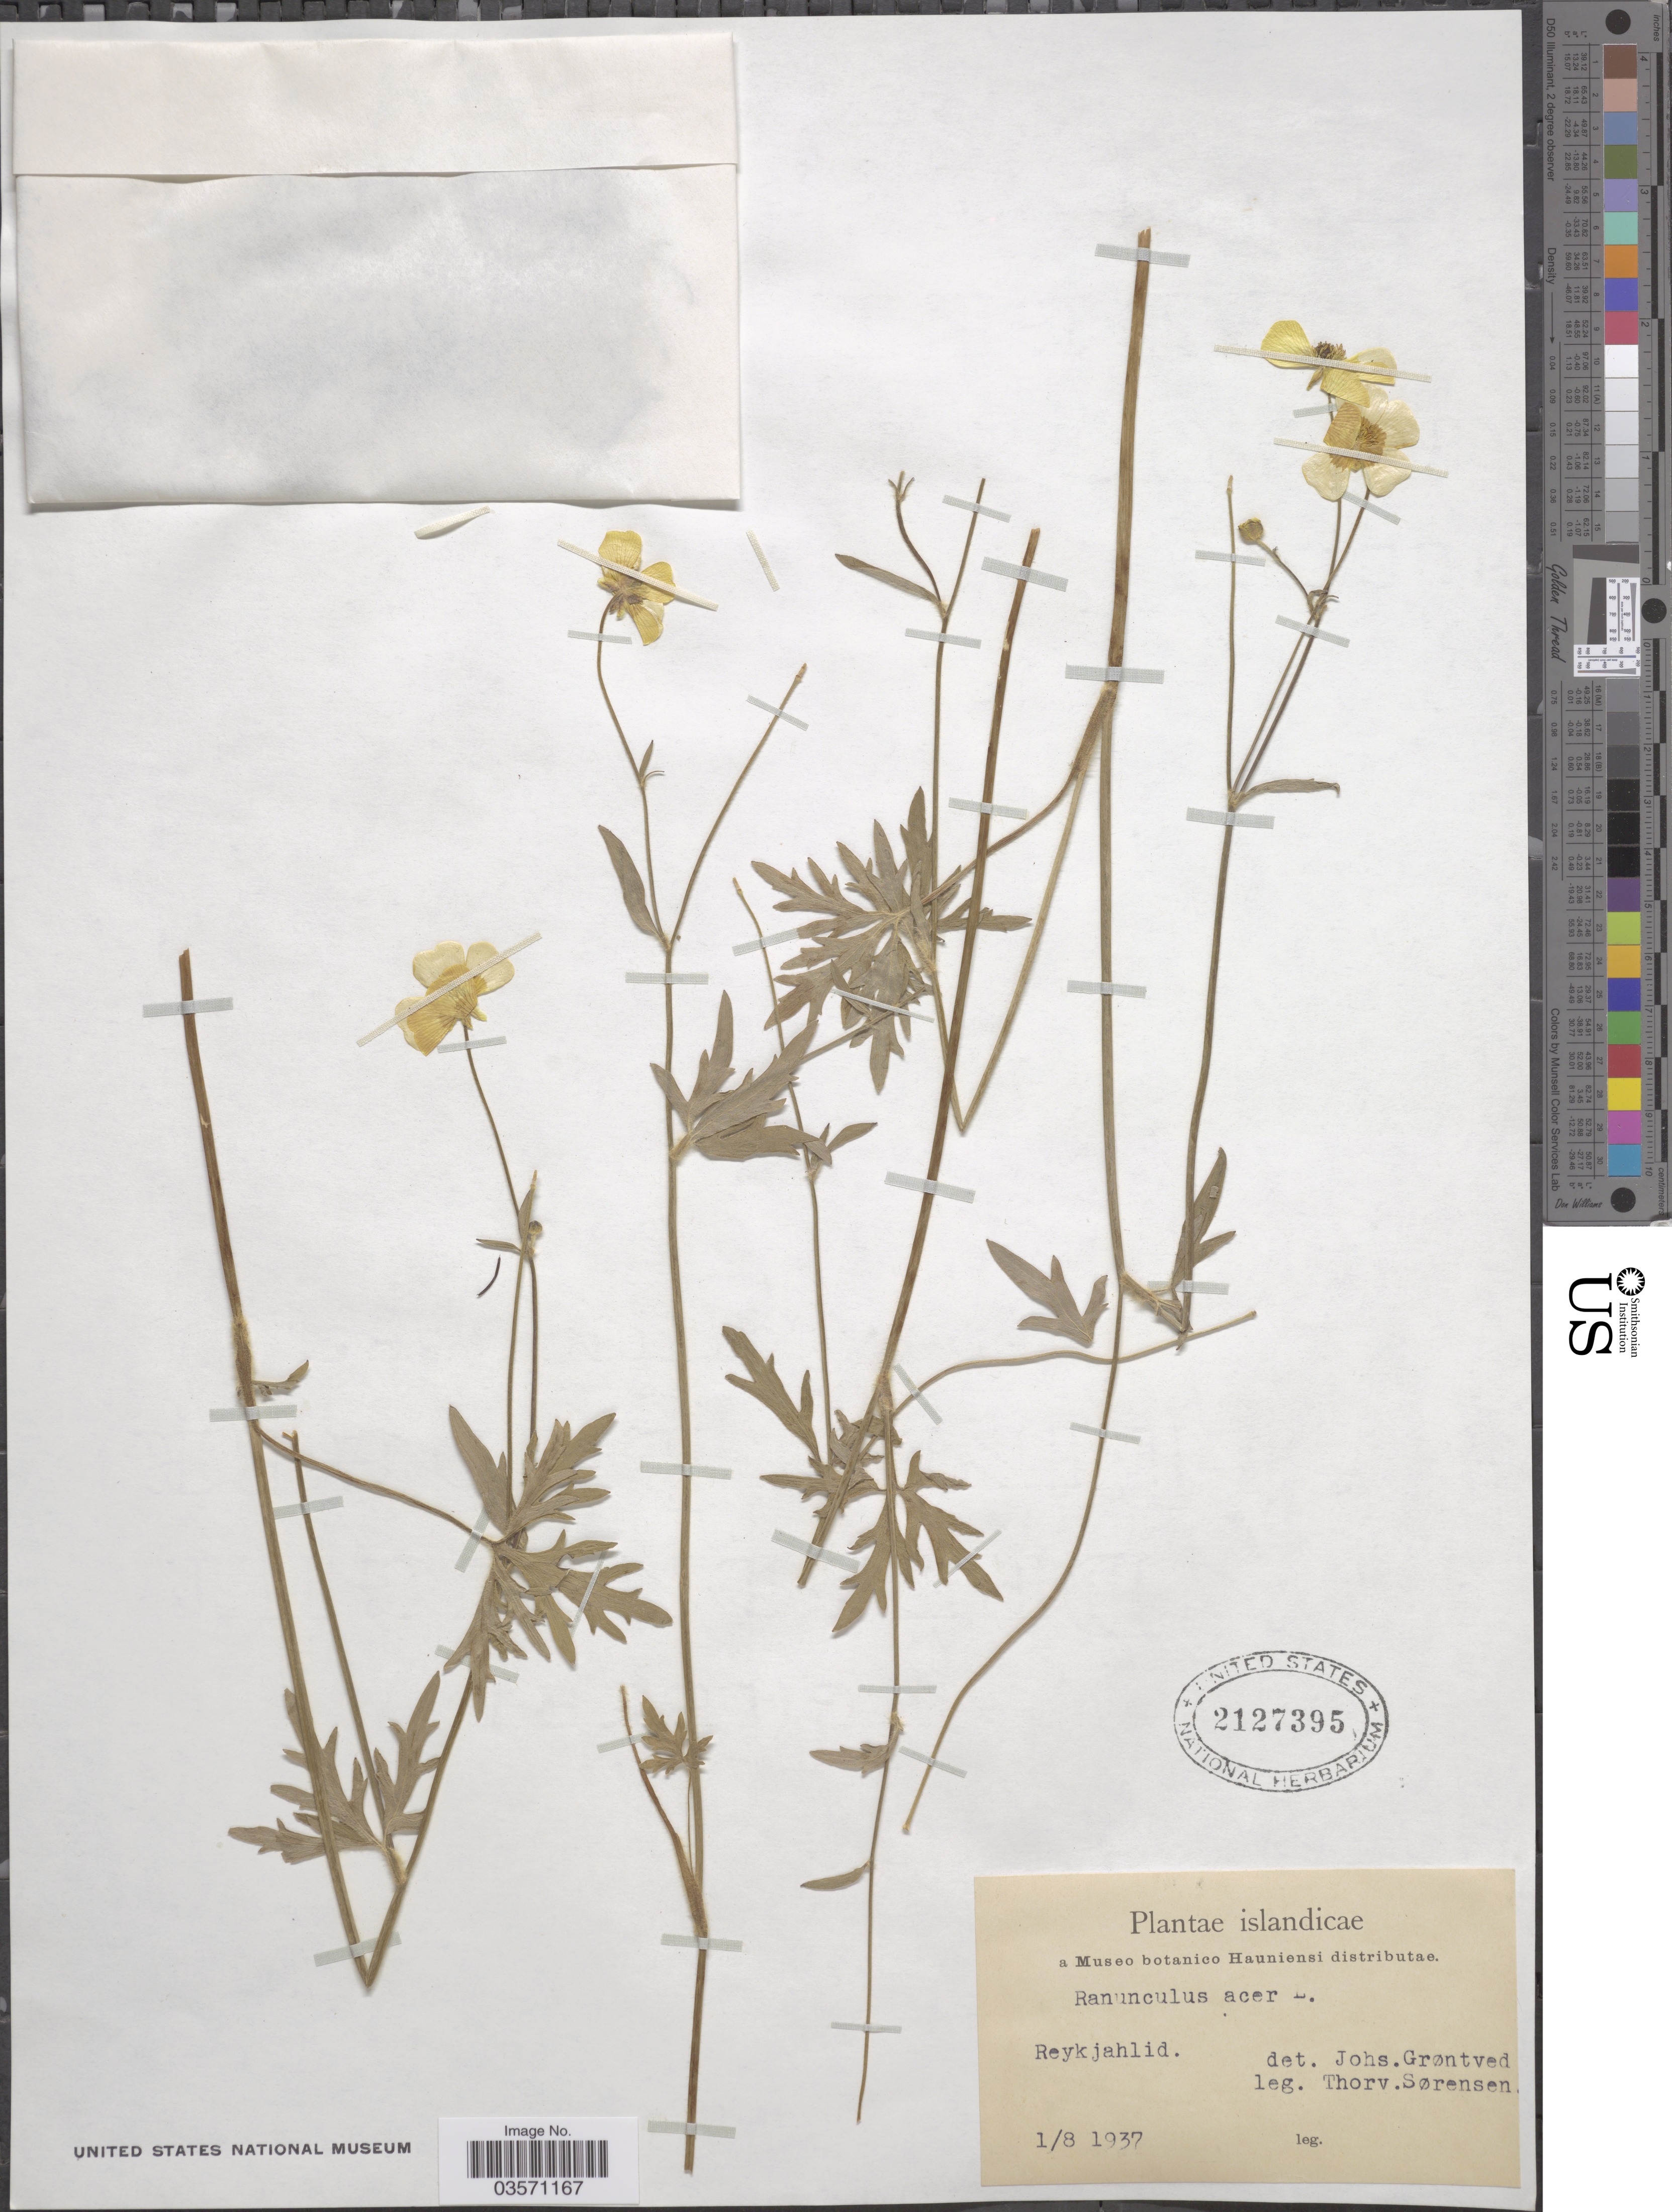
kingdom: Plantae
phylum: Tracheophyta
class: Magnoliopsida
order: Ranunculales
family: Ranunculaceae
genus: Ranunculus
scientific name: Ranunculus acris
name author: L.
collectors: T. Sorensen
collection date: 1937-08-01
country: Iceland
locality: Islandicae. Reykjahlid.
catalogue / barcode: US 2127395